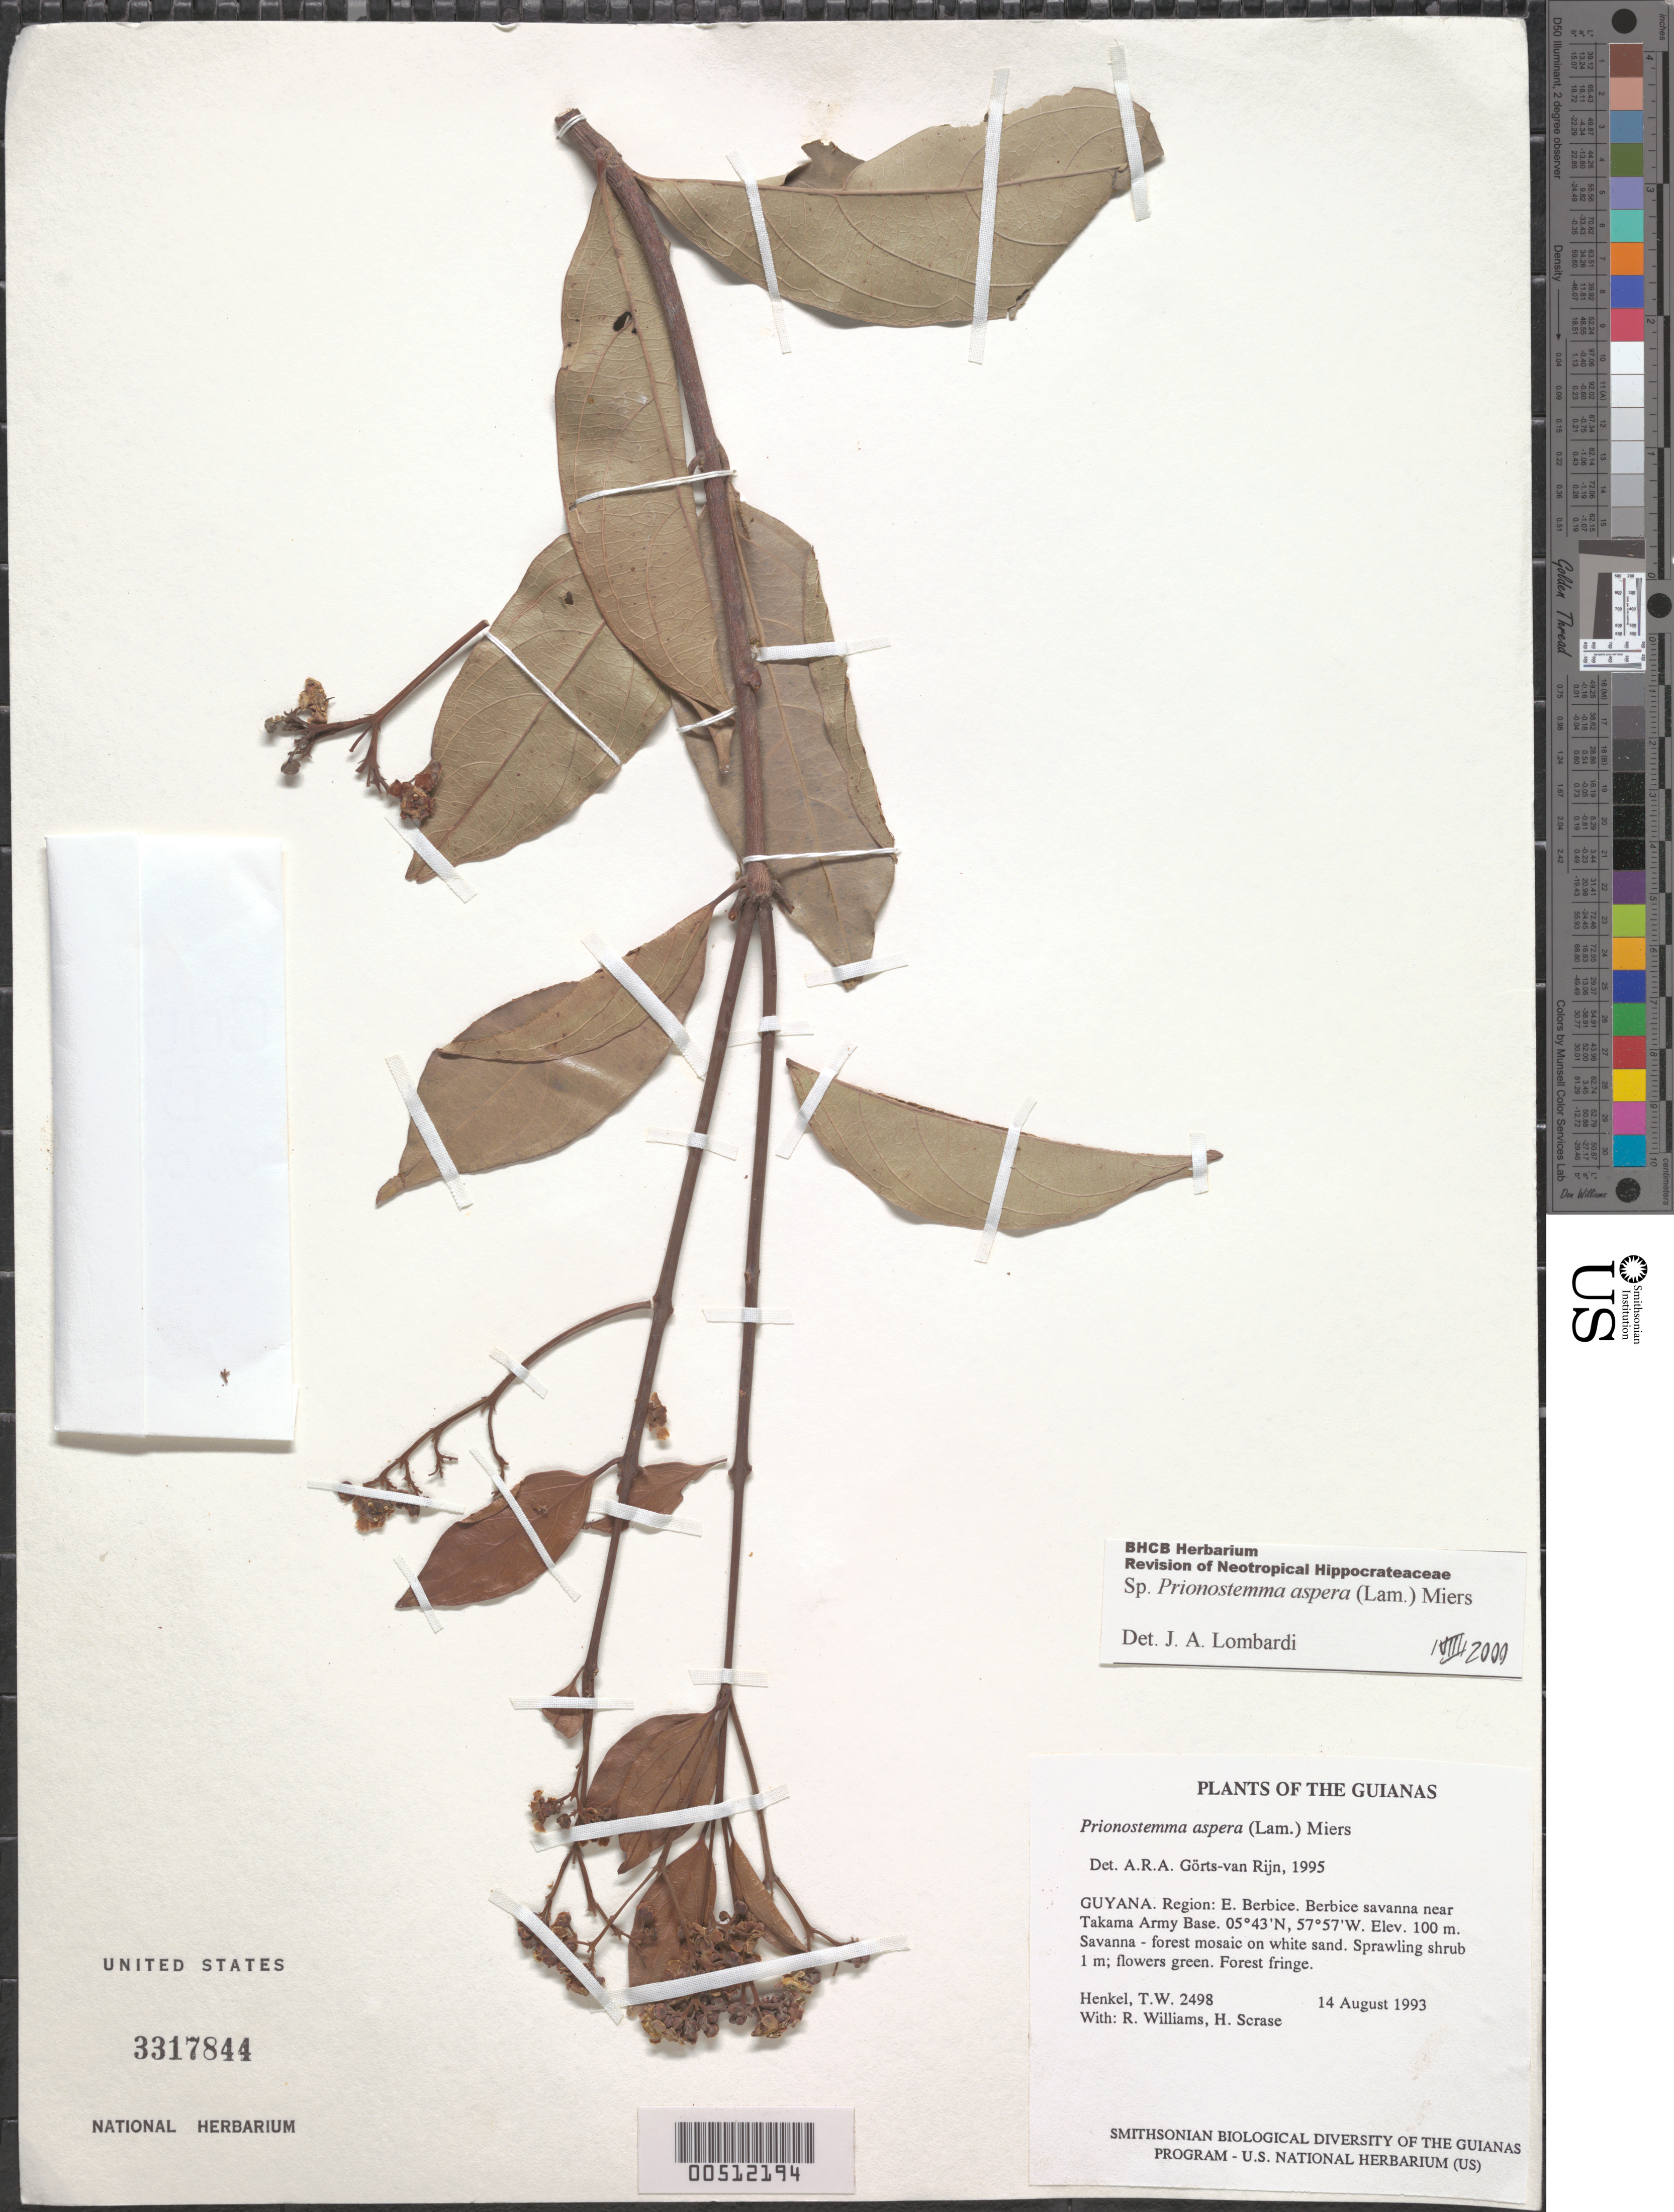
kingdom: Plantae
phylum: Tracheophyta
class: Magnoliopsida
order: Celastrales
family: Celastraceae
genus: Prionostemma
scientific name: Prionostemma aspera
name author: (Lam.) Miers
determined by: Görts-van Rijn, A. R. A.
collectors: T. Henkel, R. Williams & H. Scrase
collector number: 2498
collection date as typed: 14 August 1993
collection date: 1993-08-14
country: Guyana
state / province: U. Demerara-Berbice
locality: Berbice savanna near Takama Army Base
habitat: Savanna - forest mosaic on white sand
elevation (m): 100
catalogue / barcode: US 3317844